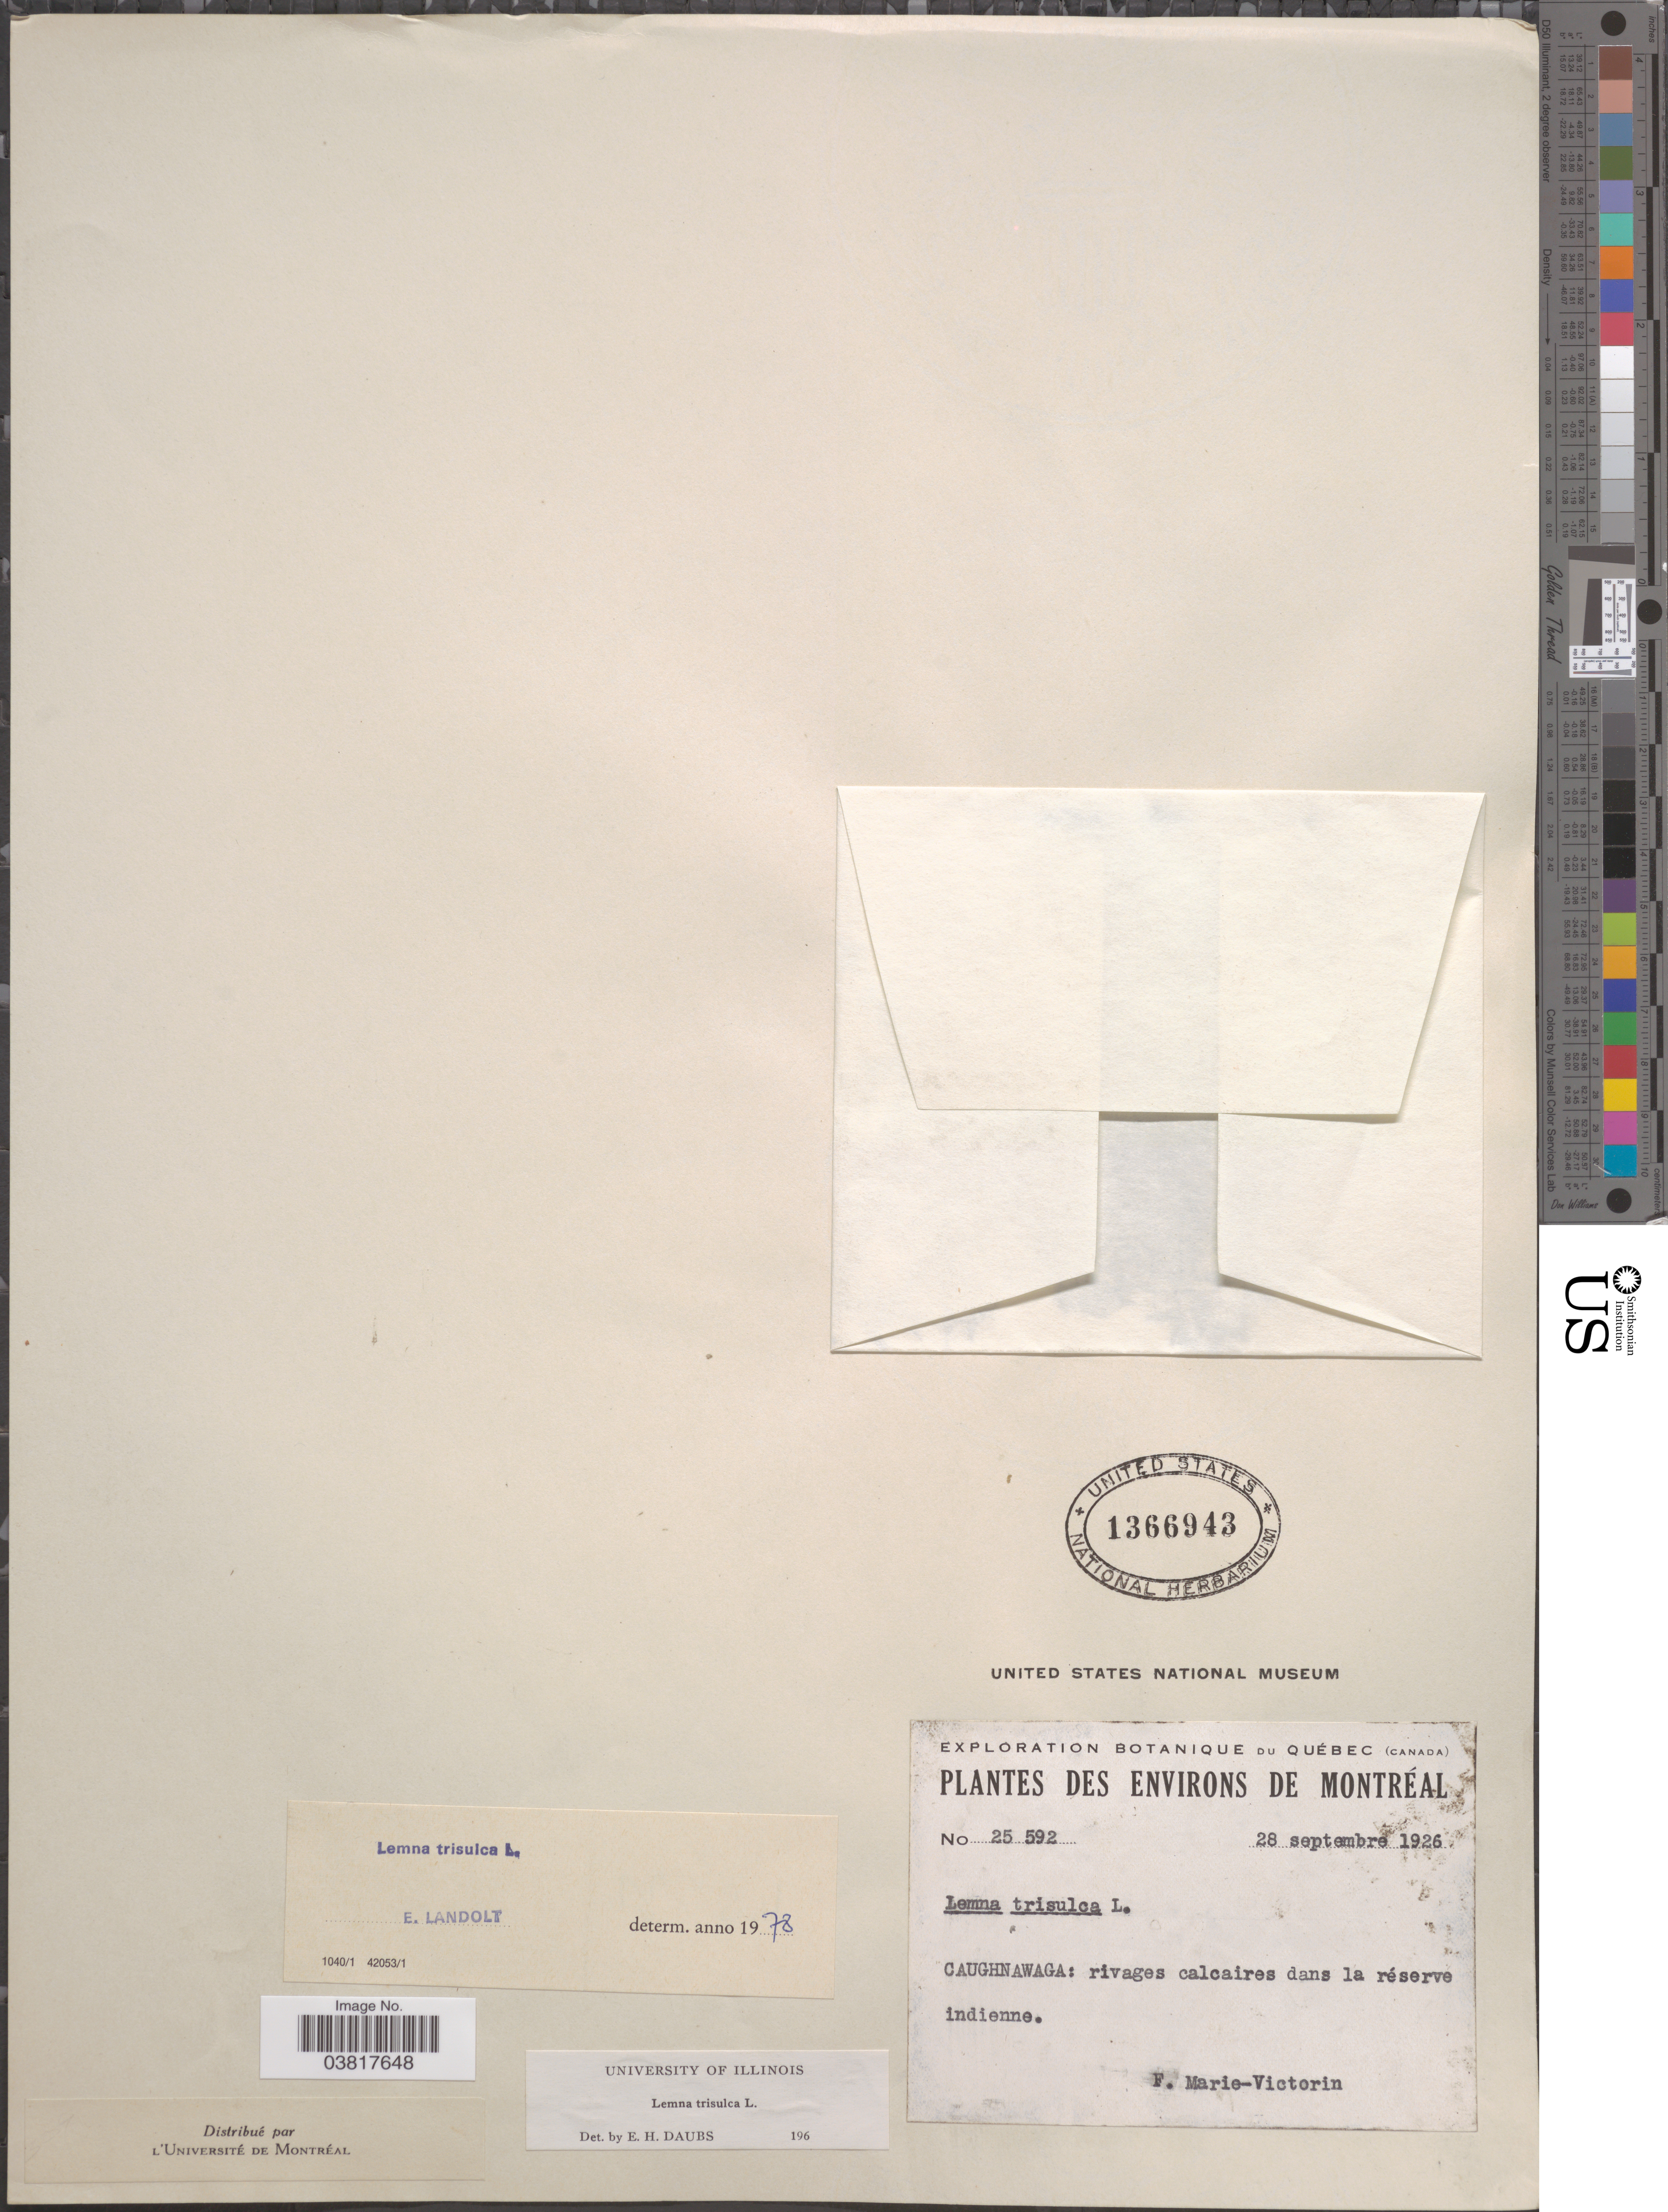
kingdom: Plantae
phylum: Tracheophyta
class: Liliopsida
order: Alismatales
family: Araceae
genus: Lemna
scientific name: Lemna trisulca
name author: L.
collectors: F. Marie-Victorin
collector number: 25592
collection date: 1926-09-28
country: Canada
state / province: Quebec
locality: Environs de Montréal. Caughnawaga.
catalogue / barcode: US 1366943